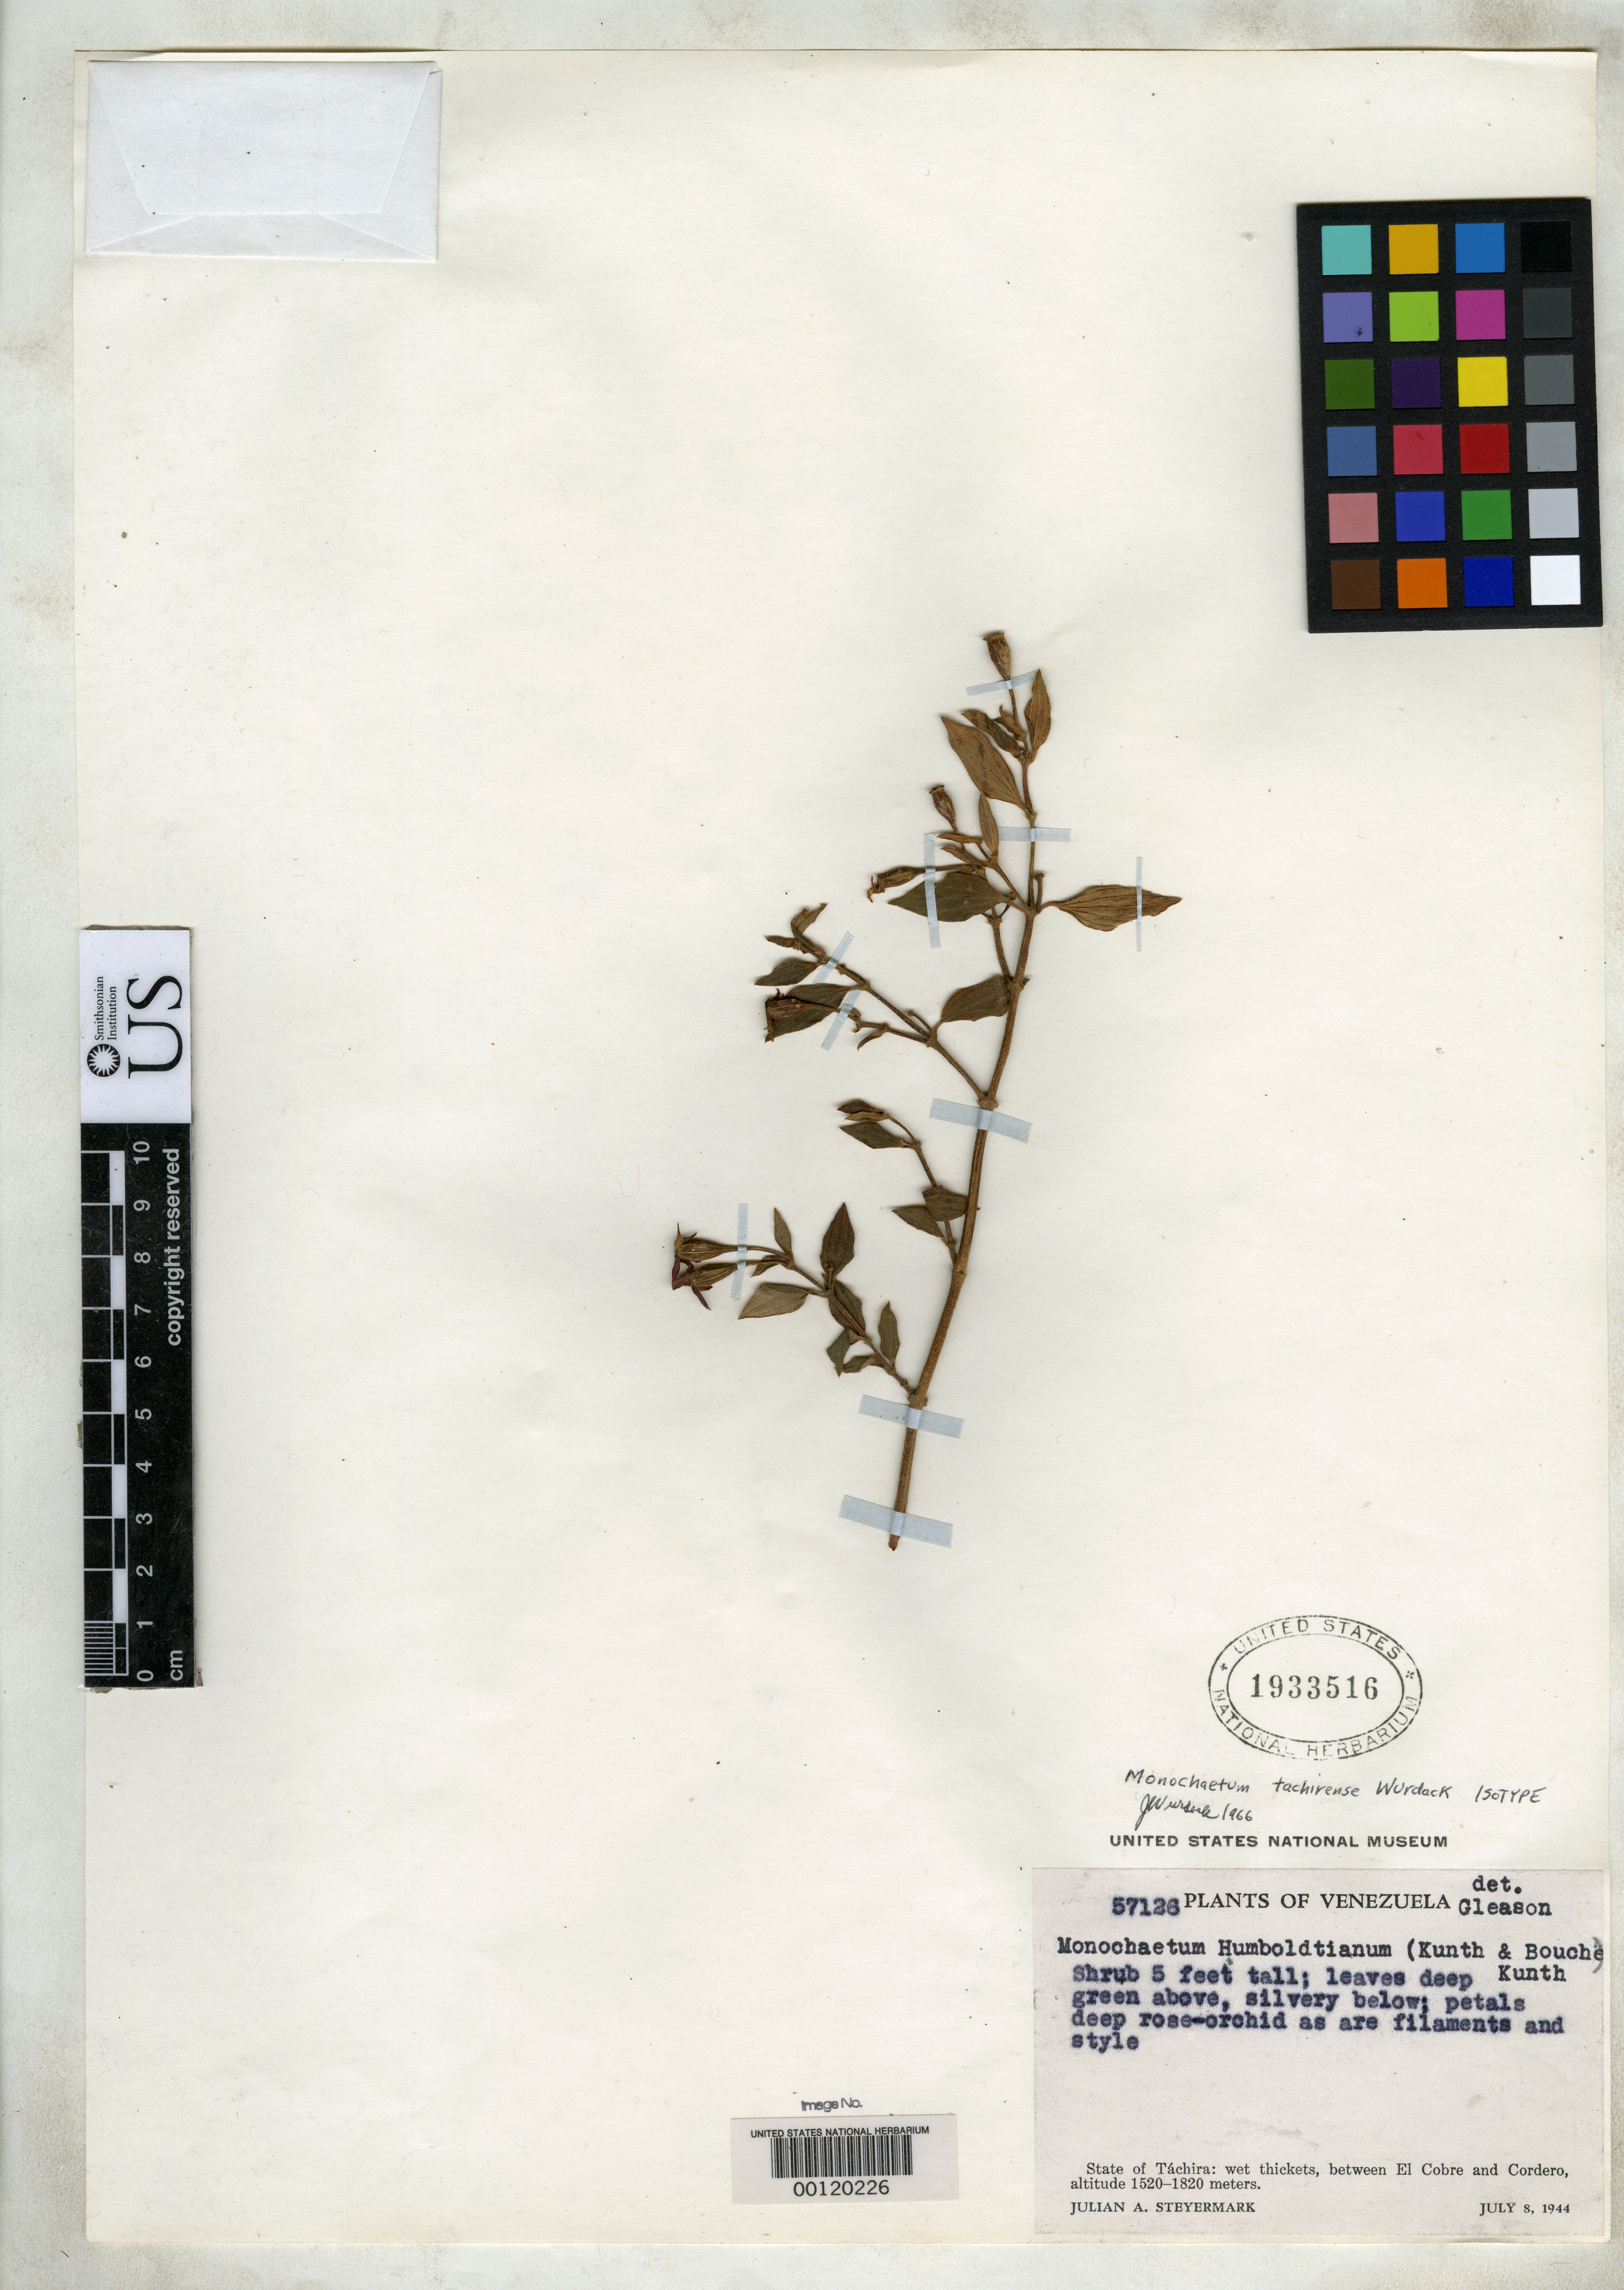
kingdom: Plantae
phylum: Tracheophyta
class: Magnoliopsida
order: Myrtales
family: Melastomataceae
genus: Monochaetum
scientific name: Monochaetum tachirense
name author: Wurdack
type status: Isotype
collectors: J. Steyermark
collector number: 57126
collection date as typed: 08 Jul 1944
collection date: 1944-07-08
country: Venezuela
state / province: Tachira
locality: El Cobre-Cordero.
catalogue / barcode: US 1933516